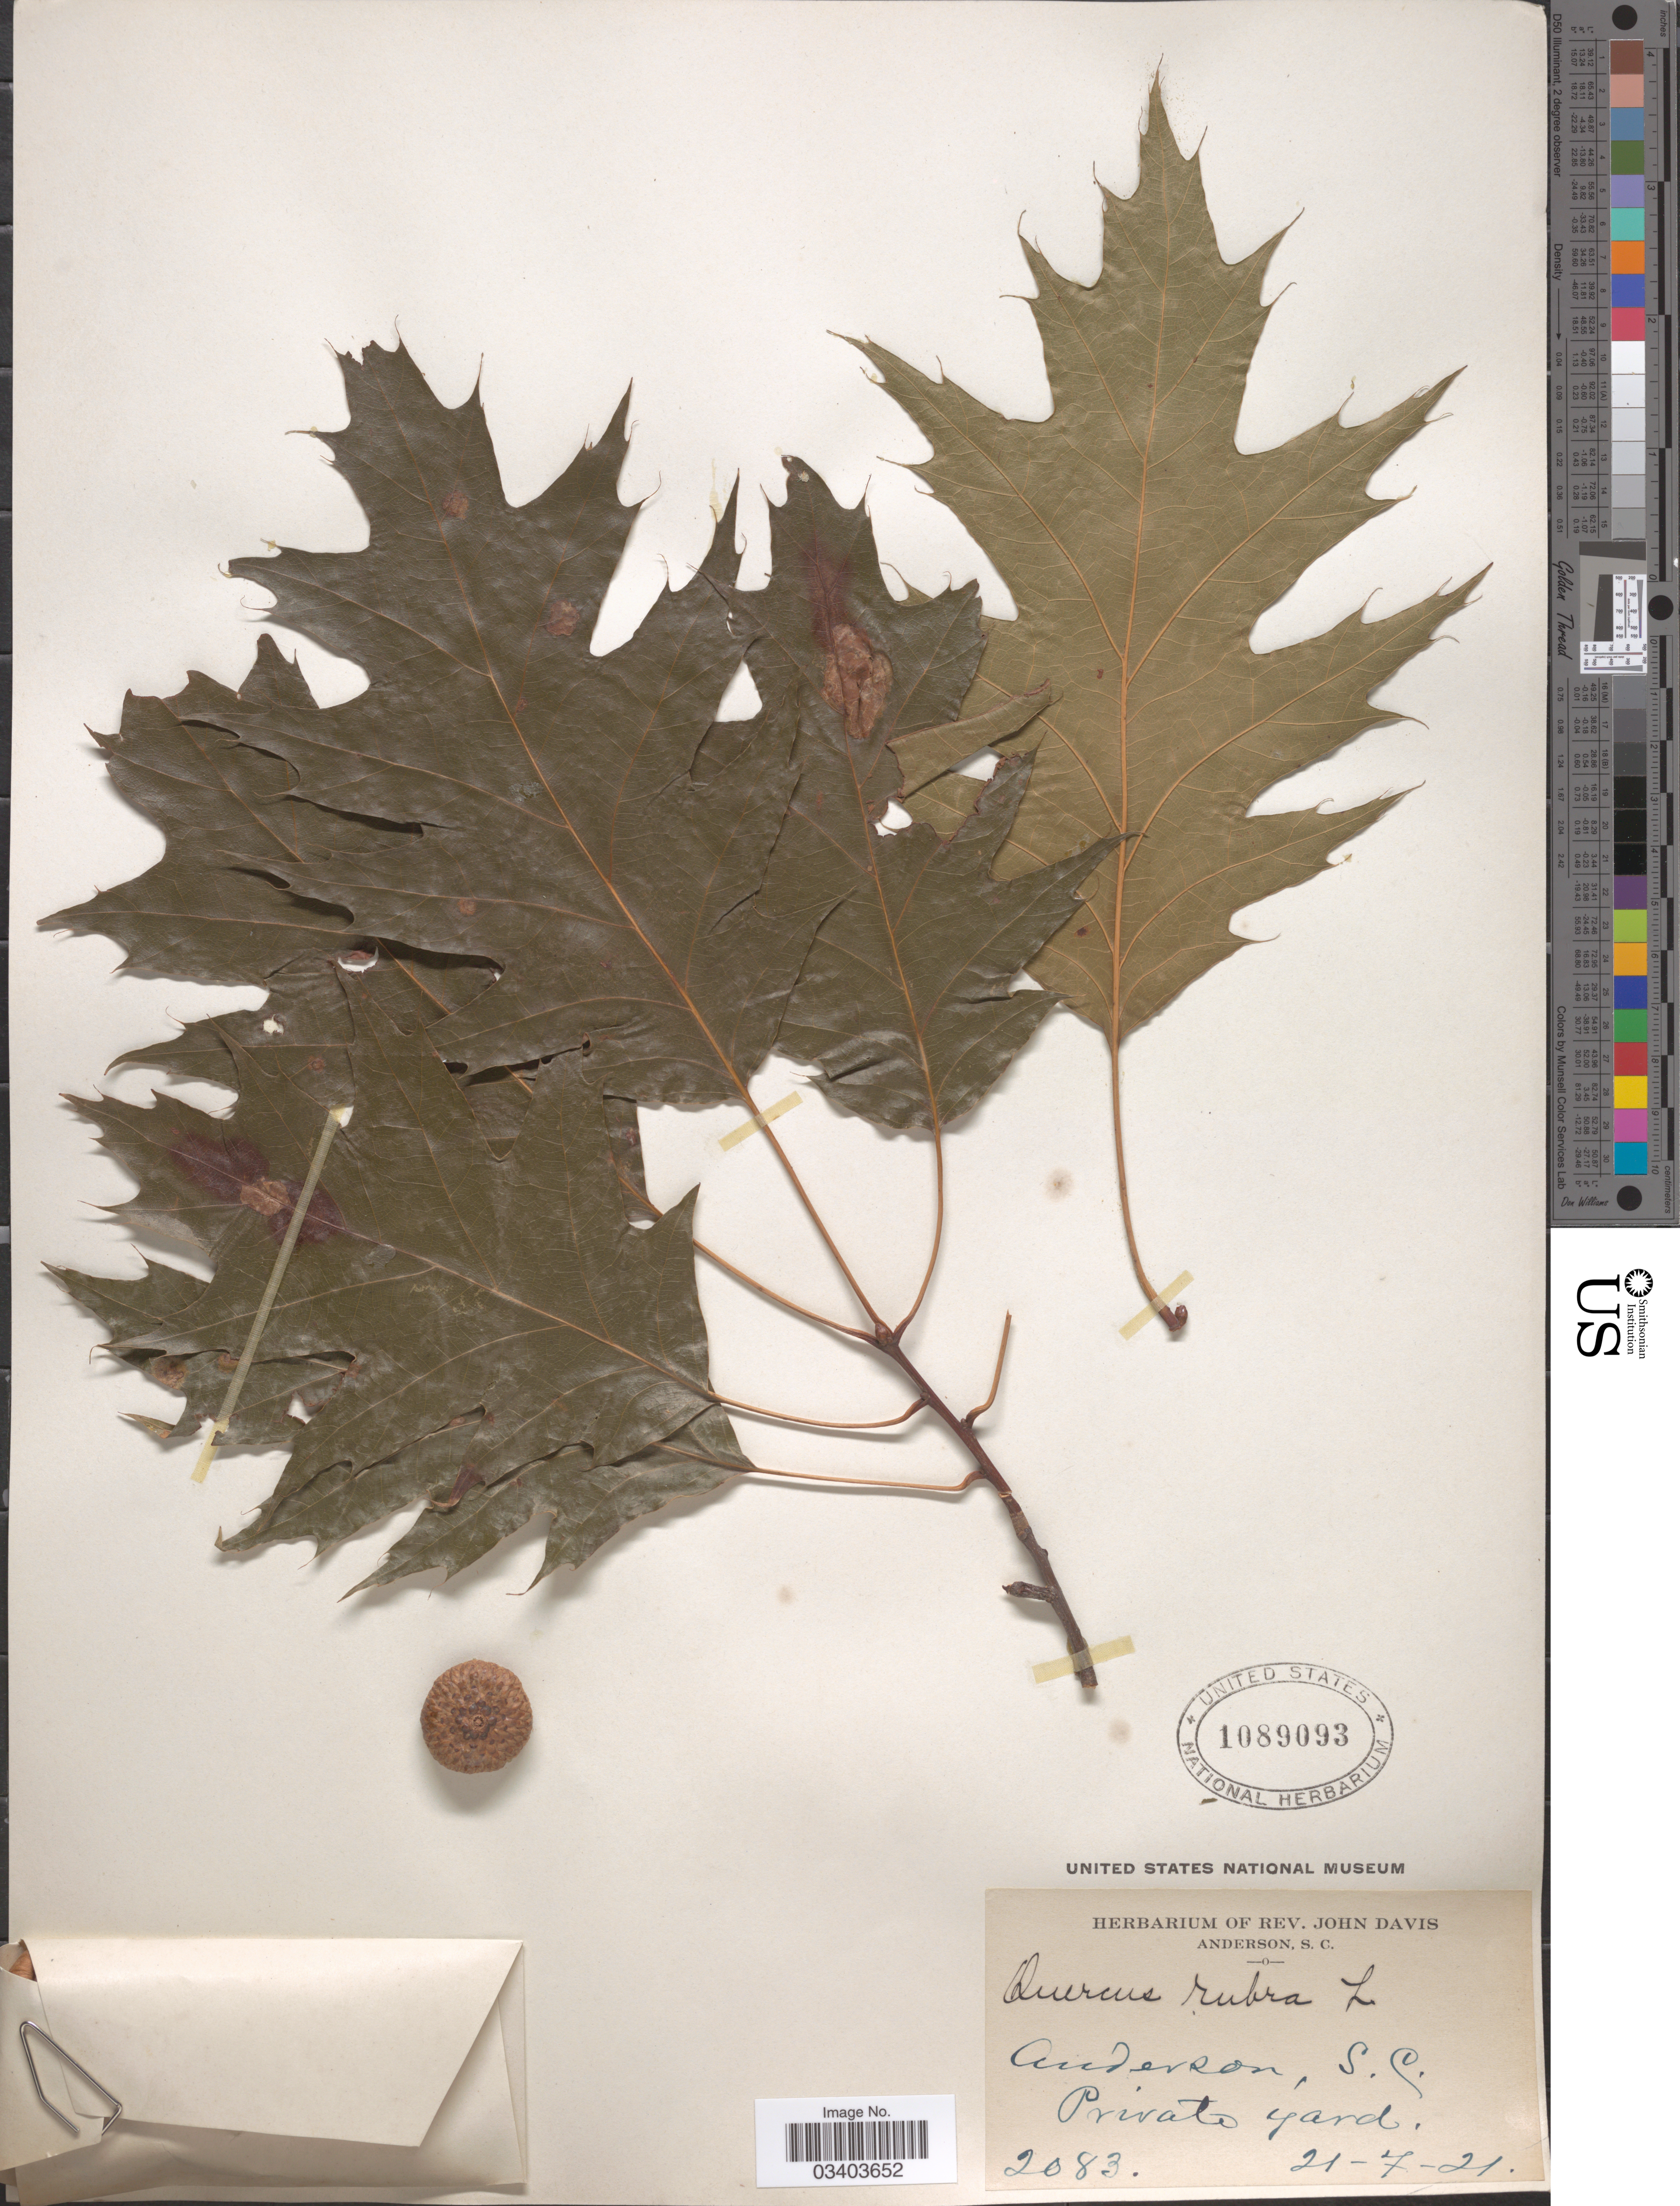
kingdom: Plantae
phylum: Tracheophyta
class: Magnoliopsida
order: Fagales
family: Fagaceae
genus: Quercus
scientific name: Quercus borealis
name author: F. Michx.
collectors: ex herb. Rev. John Davis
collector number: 2083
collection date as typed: Transcribed d/m/y: 21/7/21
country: United States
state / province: South Carolina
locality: Anderson, Private yard.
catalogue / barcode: US 1089093